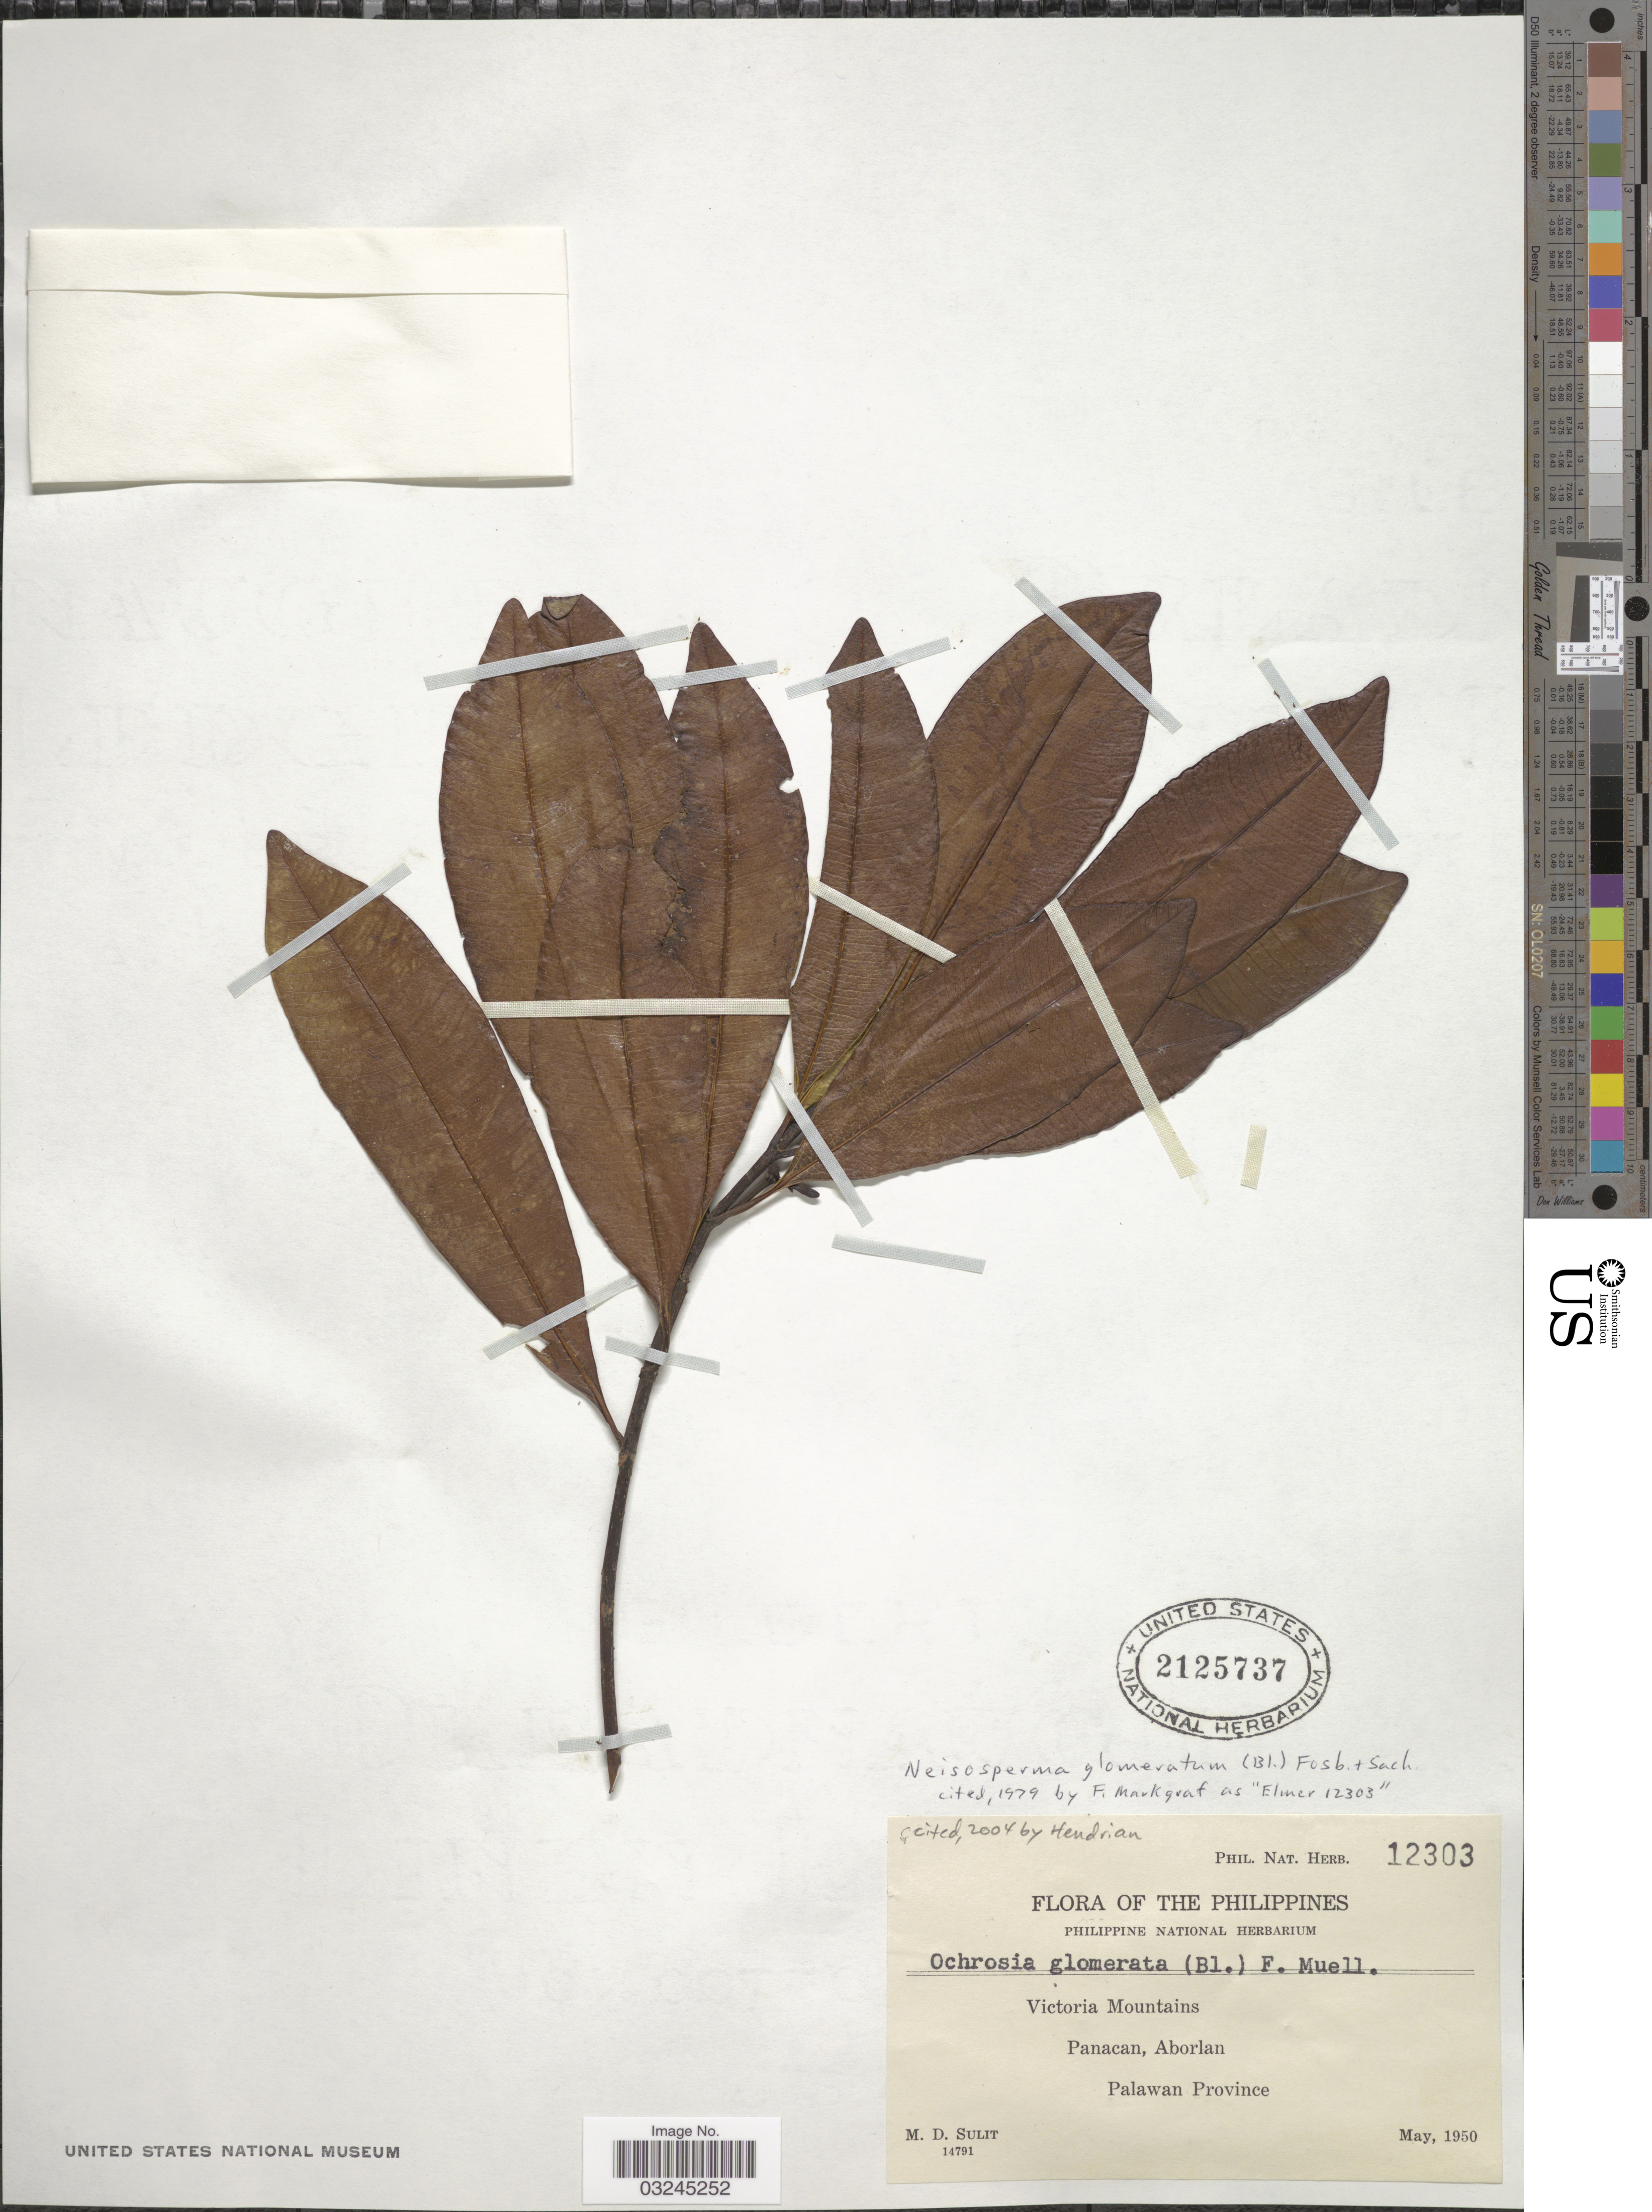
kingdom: Plantae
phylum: Tracheophyta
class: Magnoliopsida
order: Gentianales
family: Apocynaceae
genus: Ochrosia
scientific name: Ochrosia glomerata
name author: (Blume) F. Muell.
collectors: M. Sulit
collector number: Phil. Nat. Herb. 12303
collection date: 1950-05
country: Philippines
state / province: Mimaropa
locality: Victoria Mountains. Panacan, Aborlan. Palawan Province.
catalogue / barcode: US 2125737